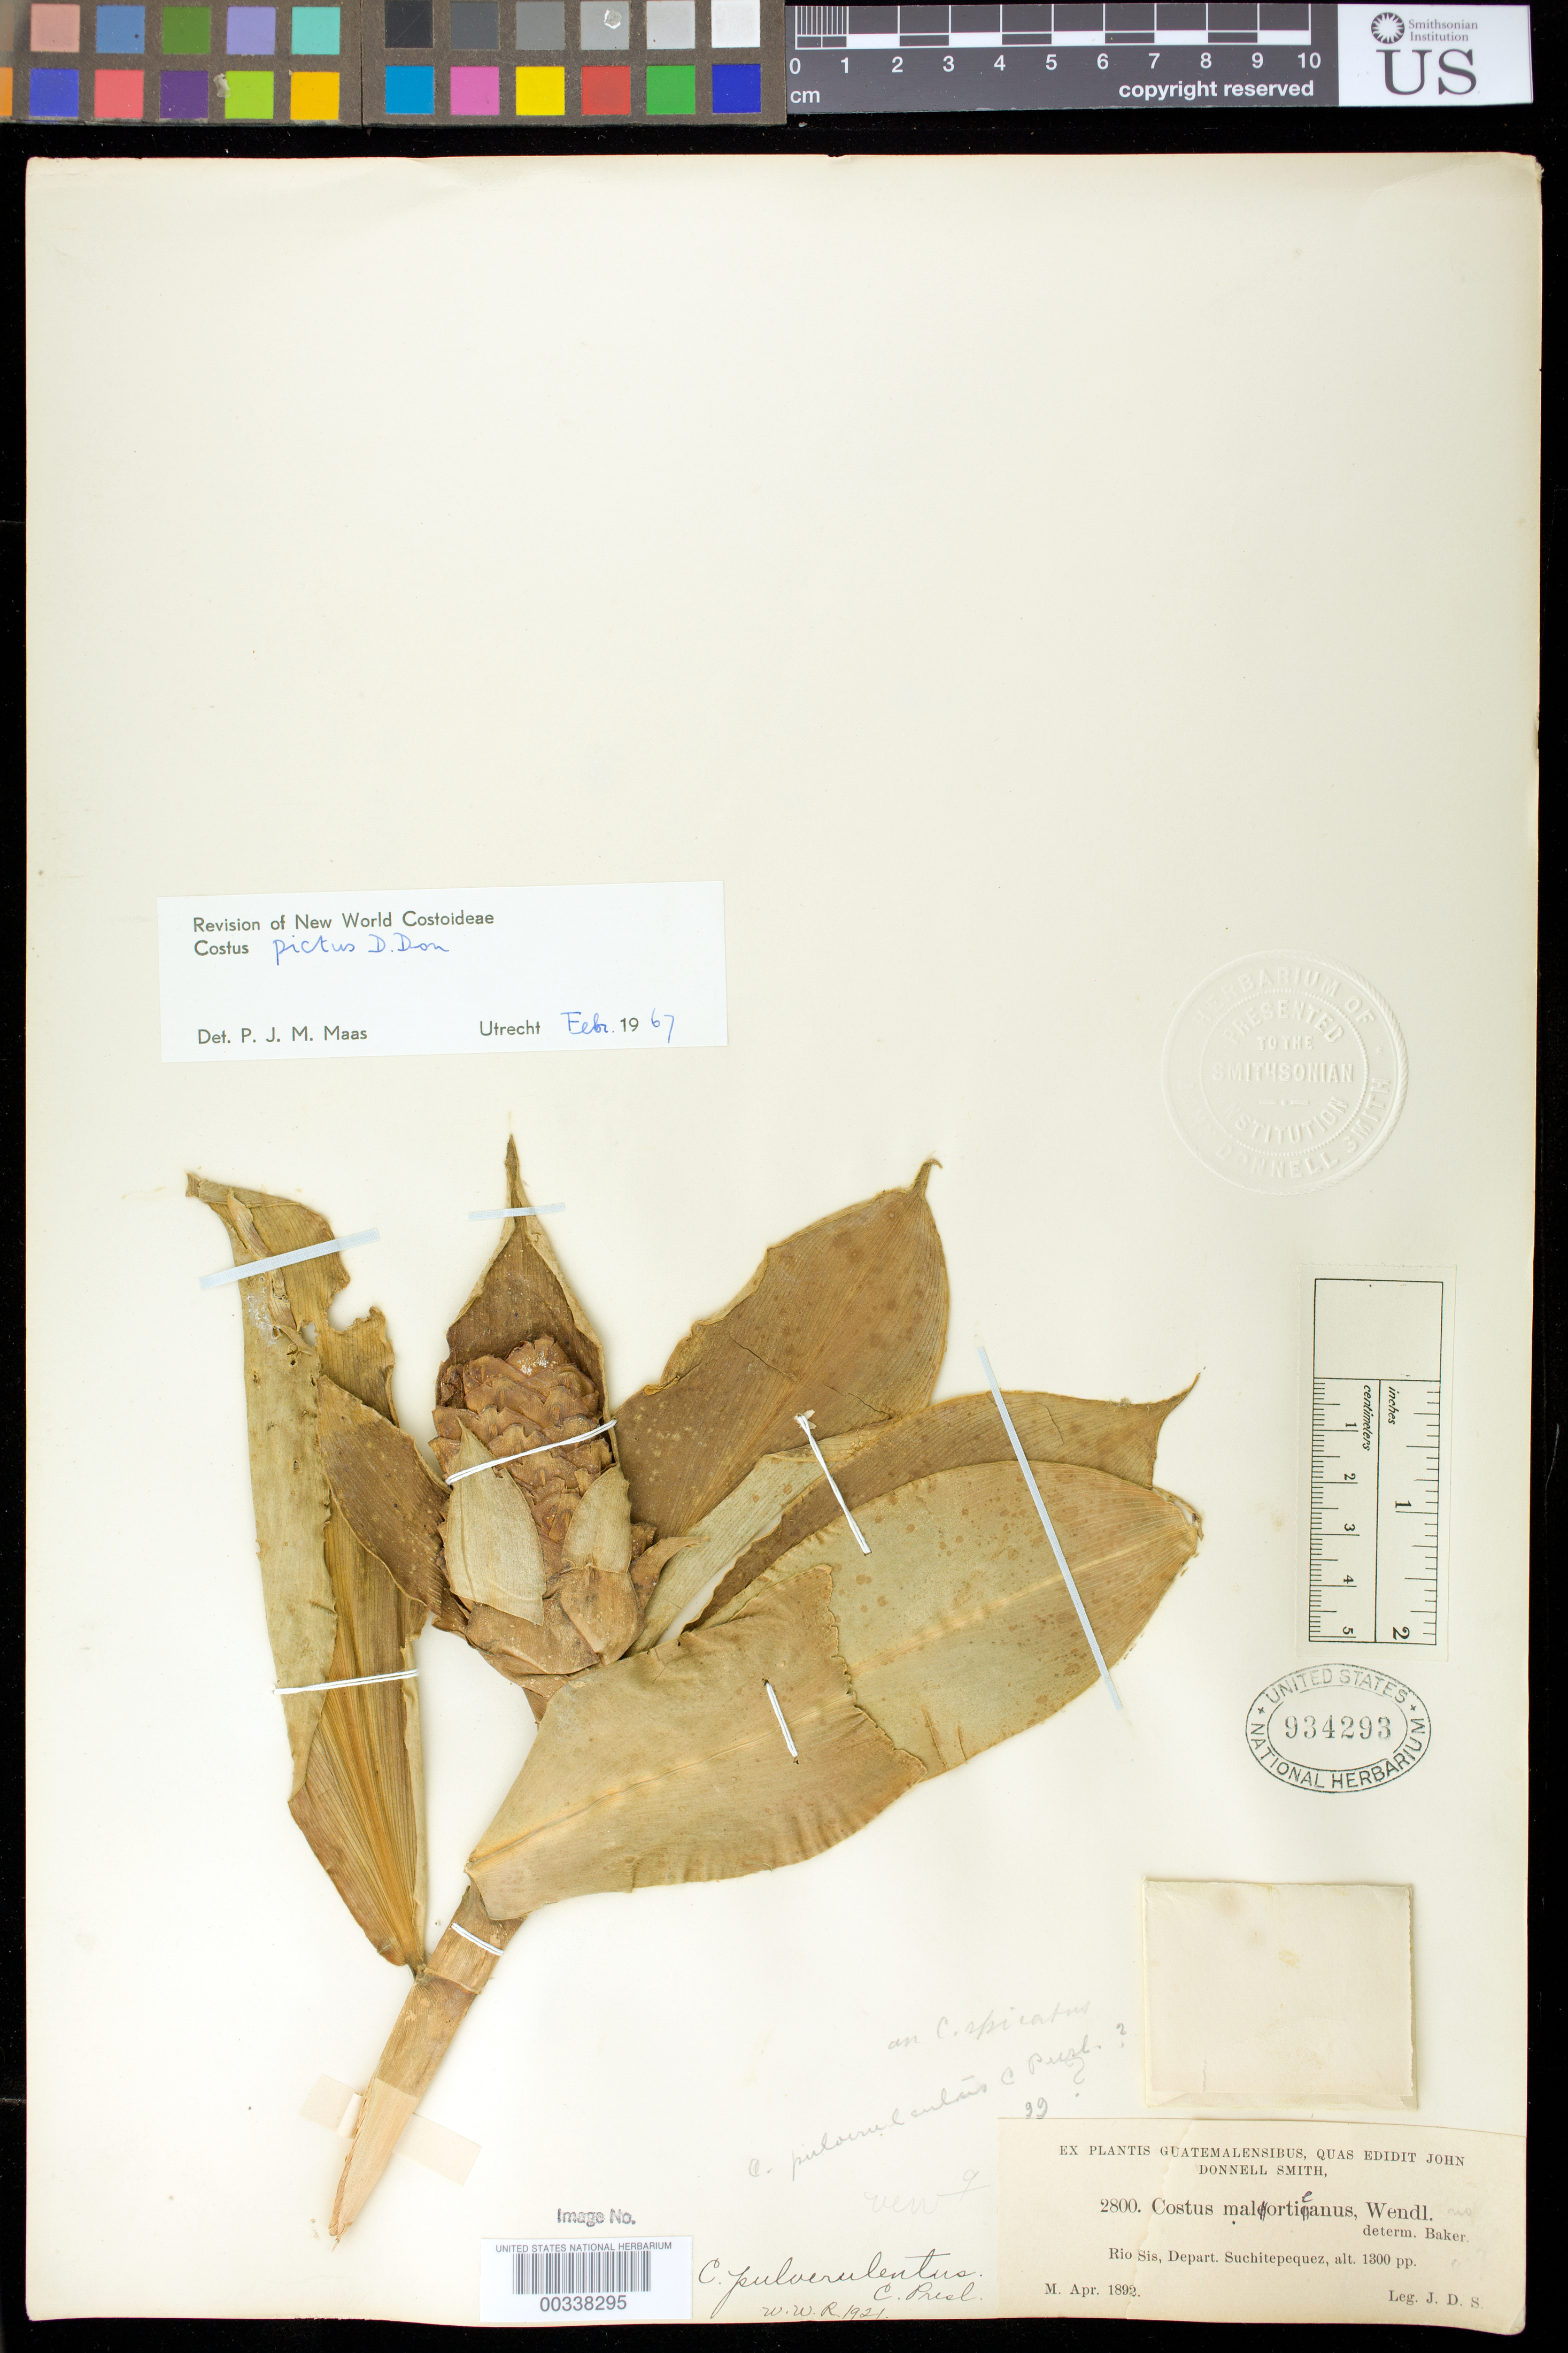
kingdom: Plantae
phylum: Tracheophyta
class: Liliopsida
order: Zingiberales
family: Costaceae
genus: Costus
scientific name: Costus pictus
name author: D. Don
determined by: Maas, Paul J. M.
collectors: J. Donnell Smith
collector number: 2800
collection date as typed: Apr 1892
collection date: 1892-04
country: Guatemala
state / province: Suchitepéquez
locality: Rio sis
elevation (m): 396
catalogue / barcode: US 934293